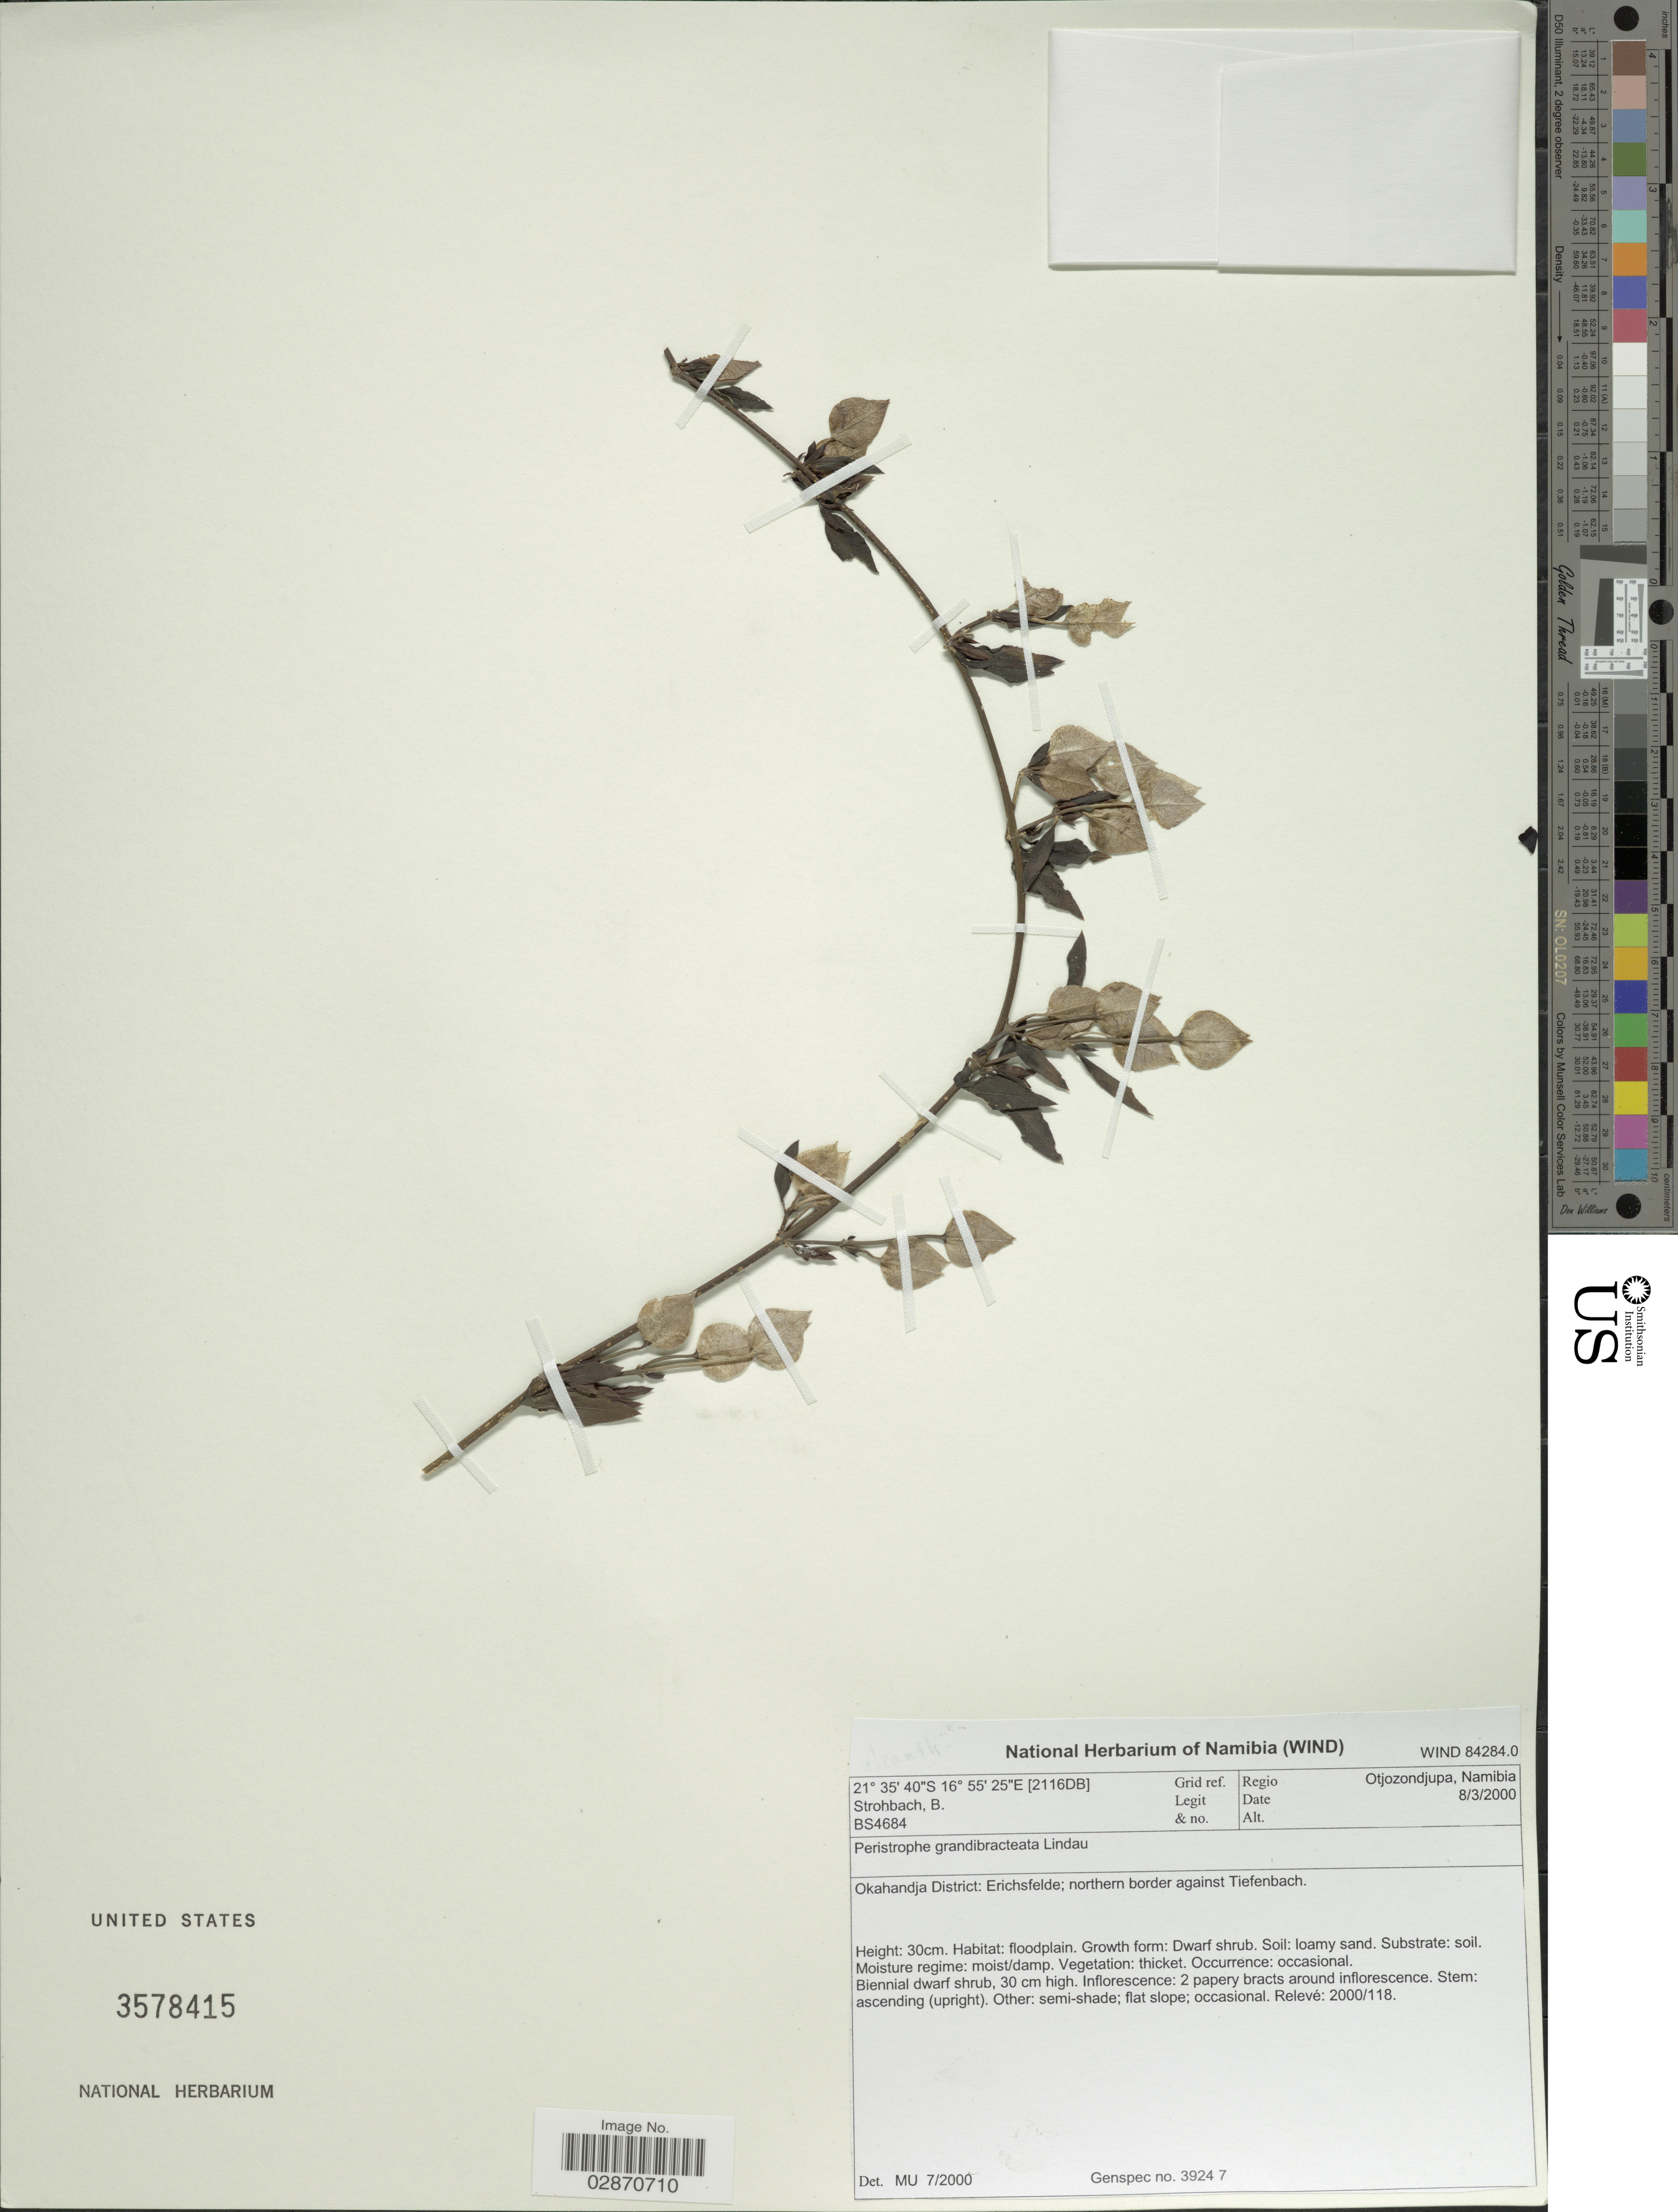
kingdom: Plantae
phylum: Tracheophyta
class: Magnoliopsida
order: Lamiales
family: Acanthaceae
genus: Peristrophe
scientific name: Peristrophe grandibracteata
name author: Lindau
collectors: B. Strohbach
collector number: BS4684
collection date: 2000-03-08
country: Namibia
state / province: Otjozondjupa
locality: Regio: Otjozondjupa, Nambibia. Grid ref. (2116DB). Okhandja District: Erichsfelde; northern border against Tiefenbach.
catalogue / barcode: US 3578415